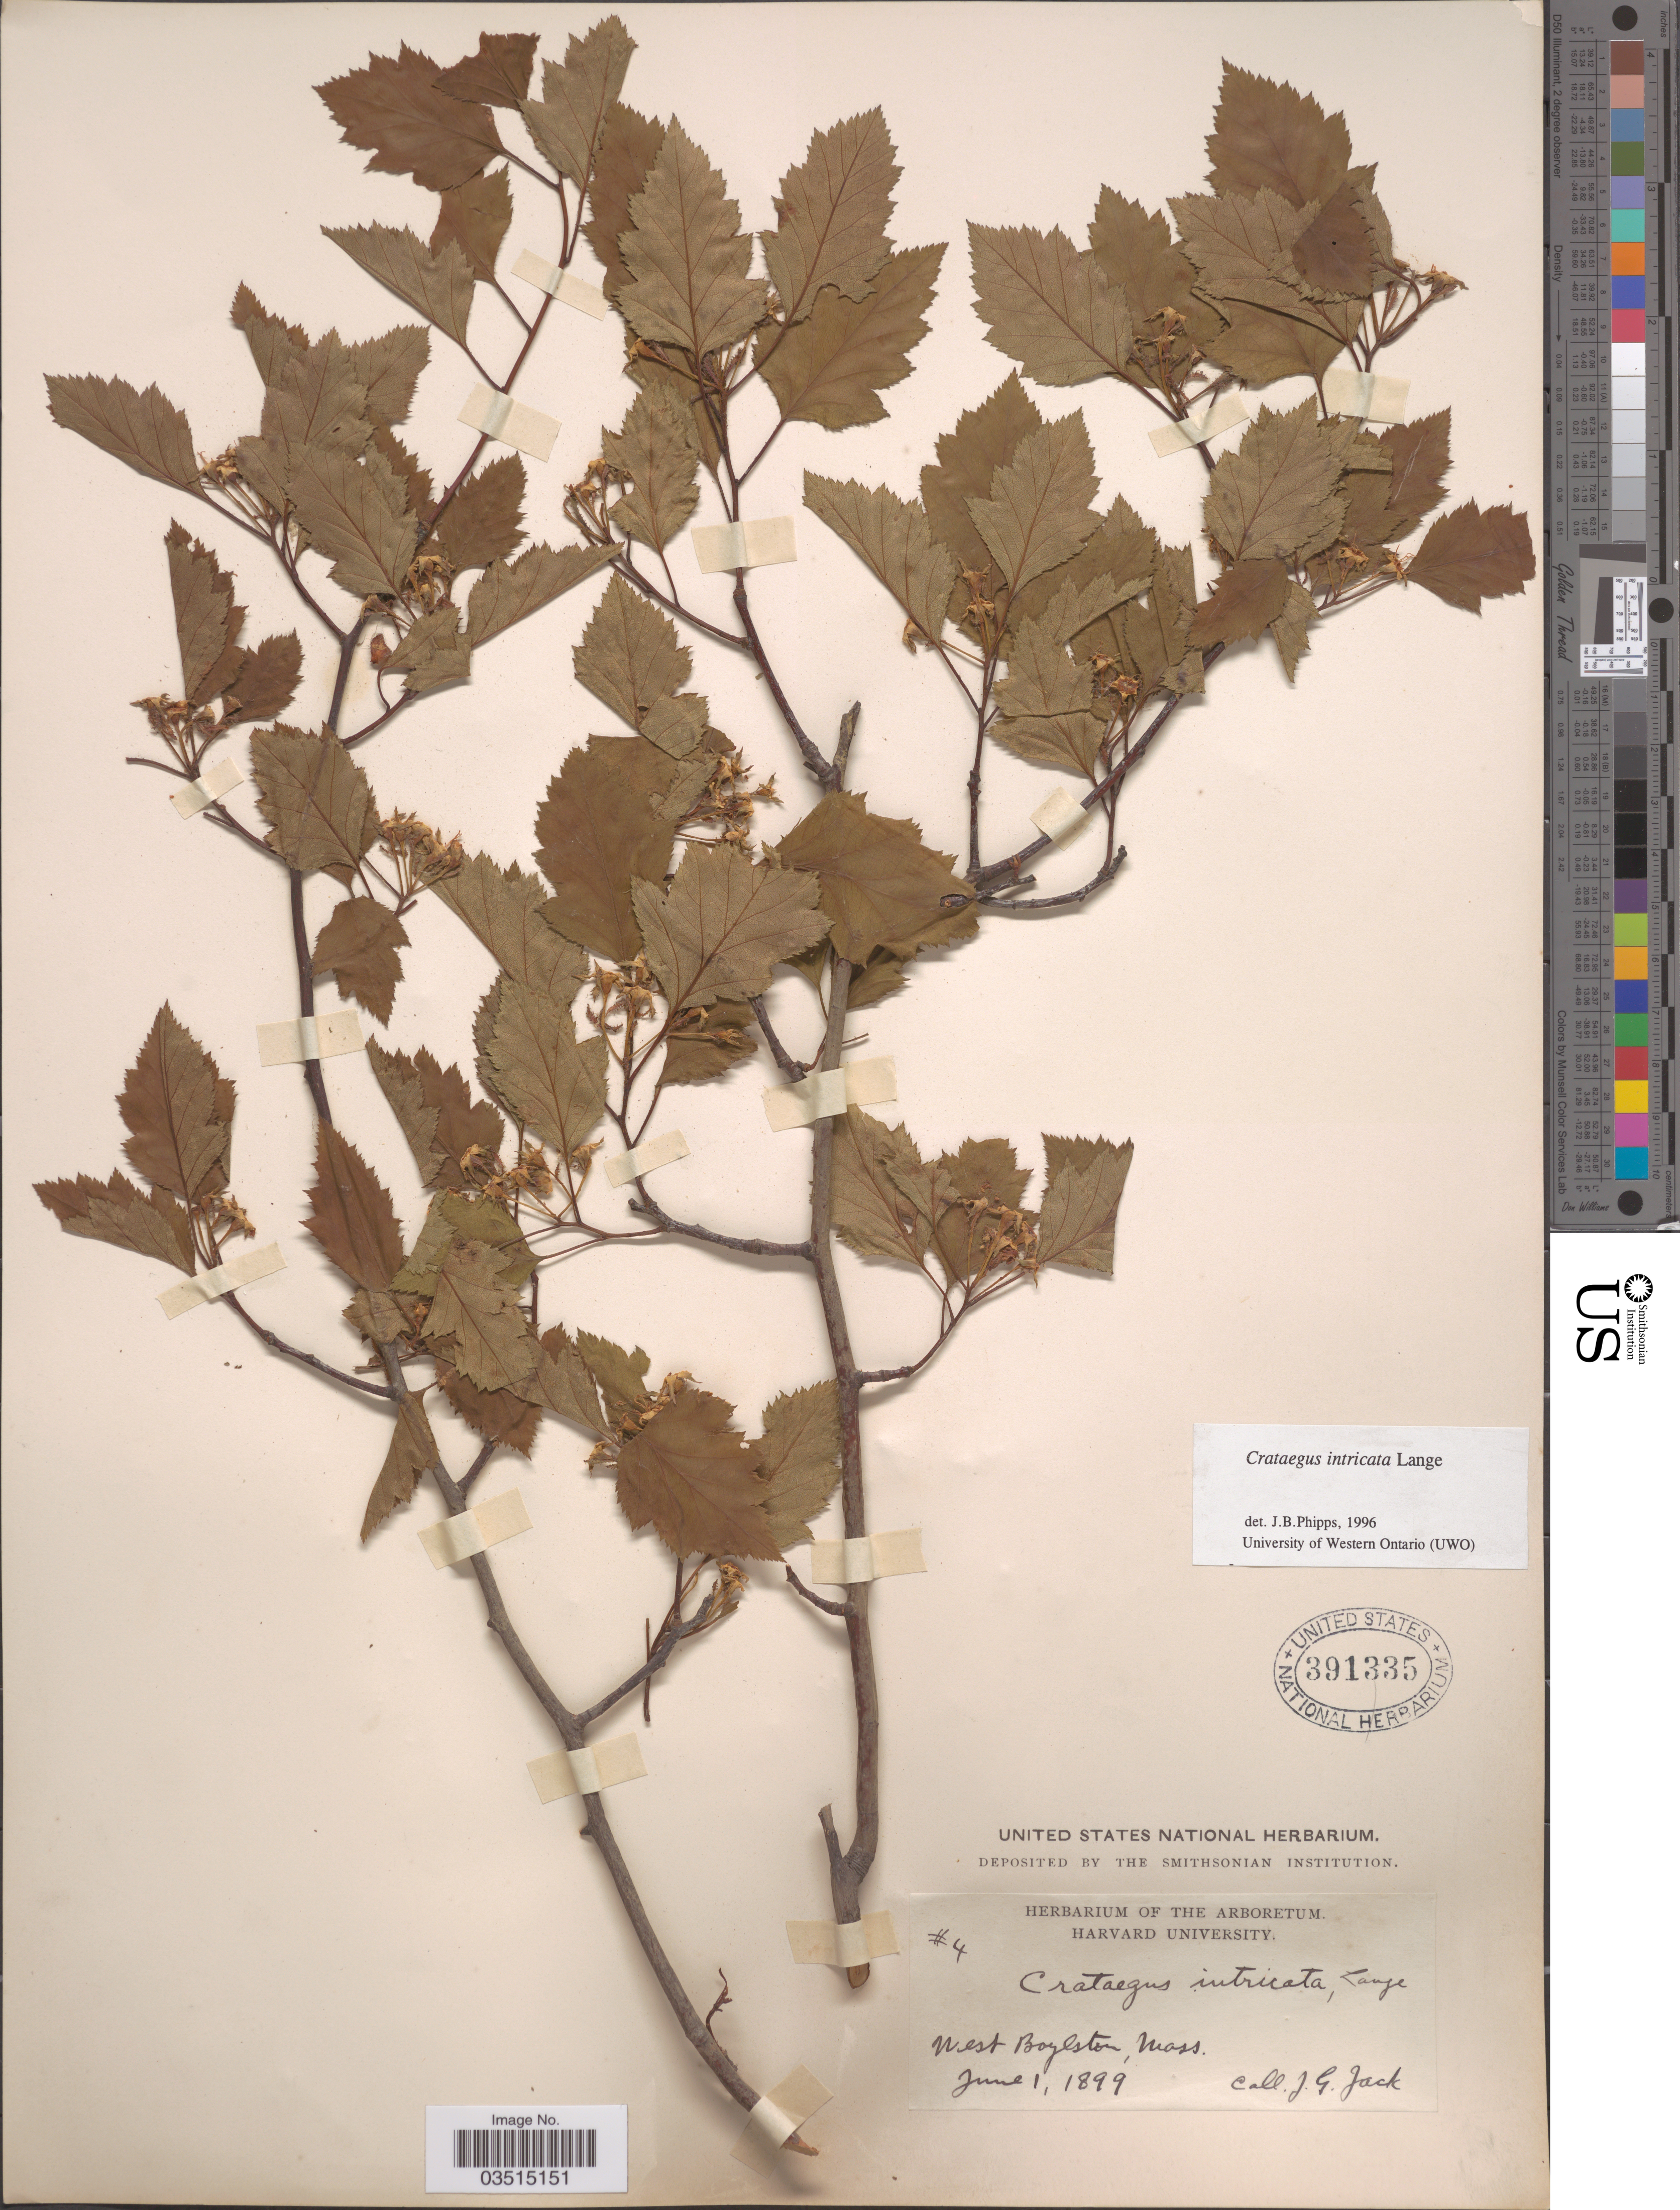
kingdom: Plantae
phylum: Tracheophyta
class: Magnoliopsida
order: Rosales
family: Rosaceae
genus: Crataegus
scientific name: Crataegus intricata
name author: Lange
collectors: J. G. Jack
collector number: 4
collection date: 1899-06-01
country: United States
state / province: Massachusetts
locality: West Boylston.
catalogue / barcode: US 391335